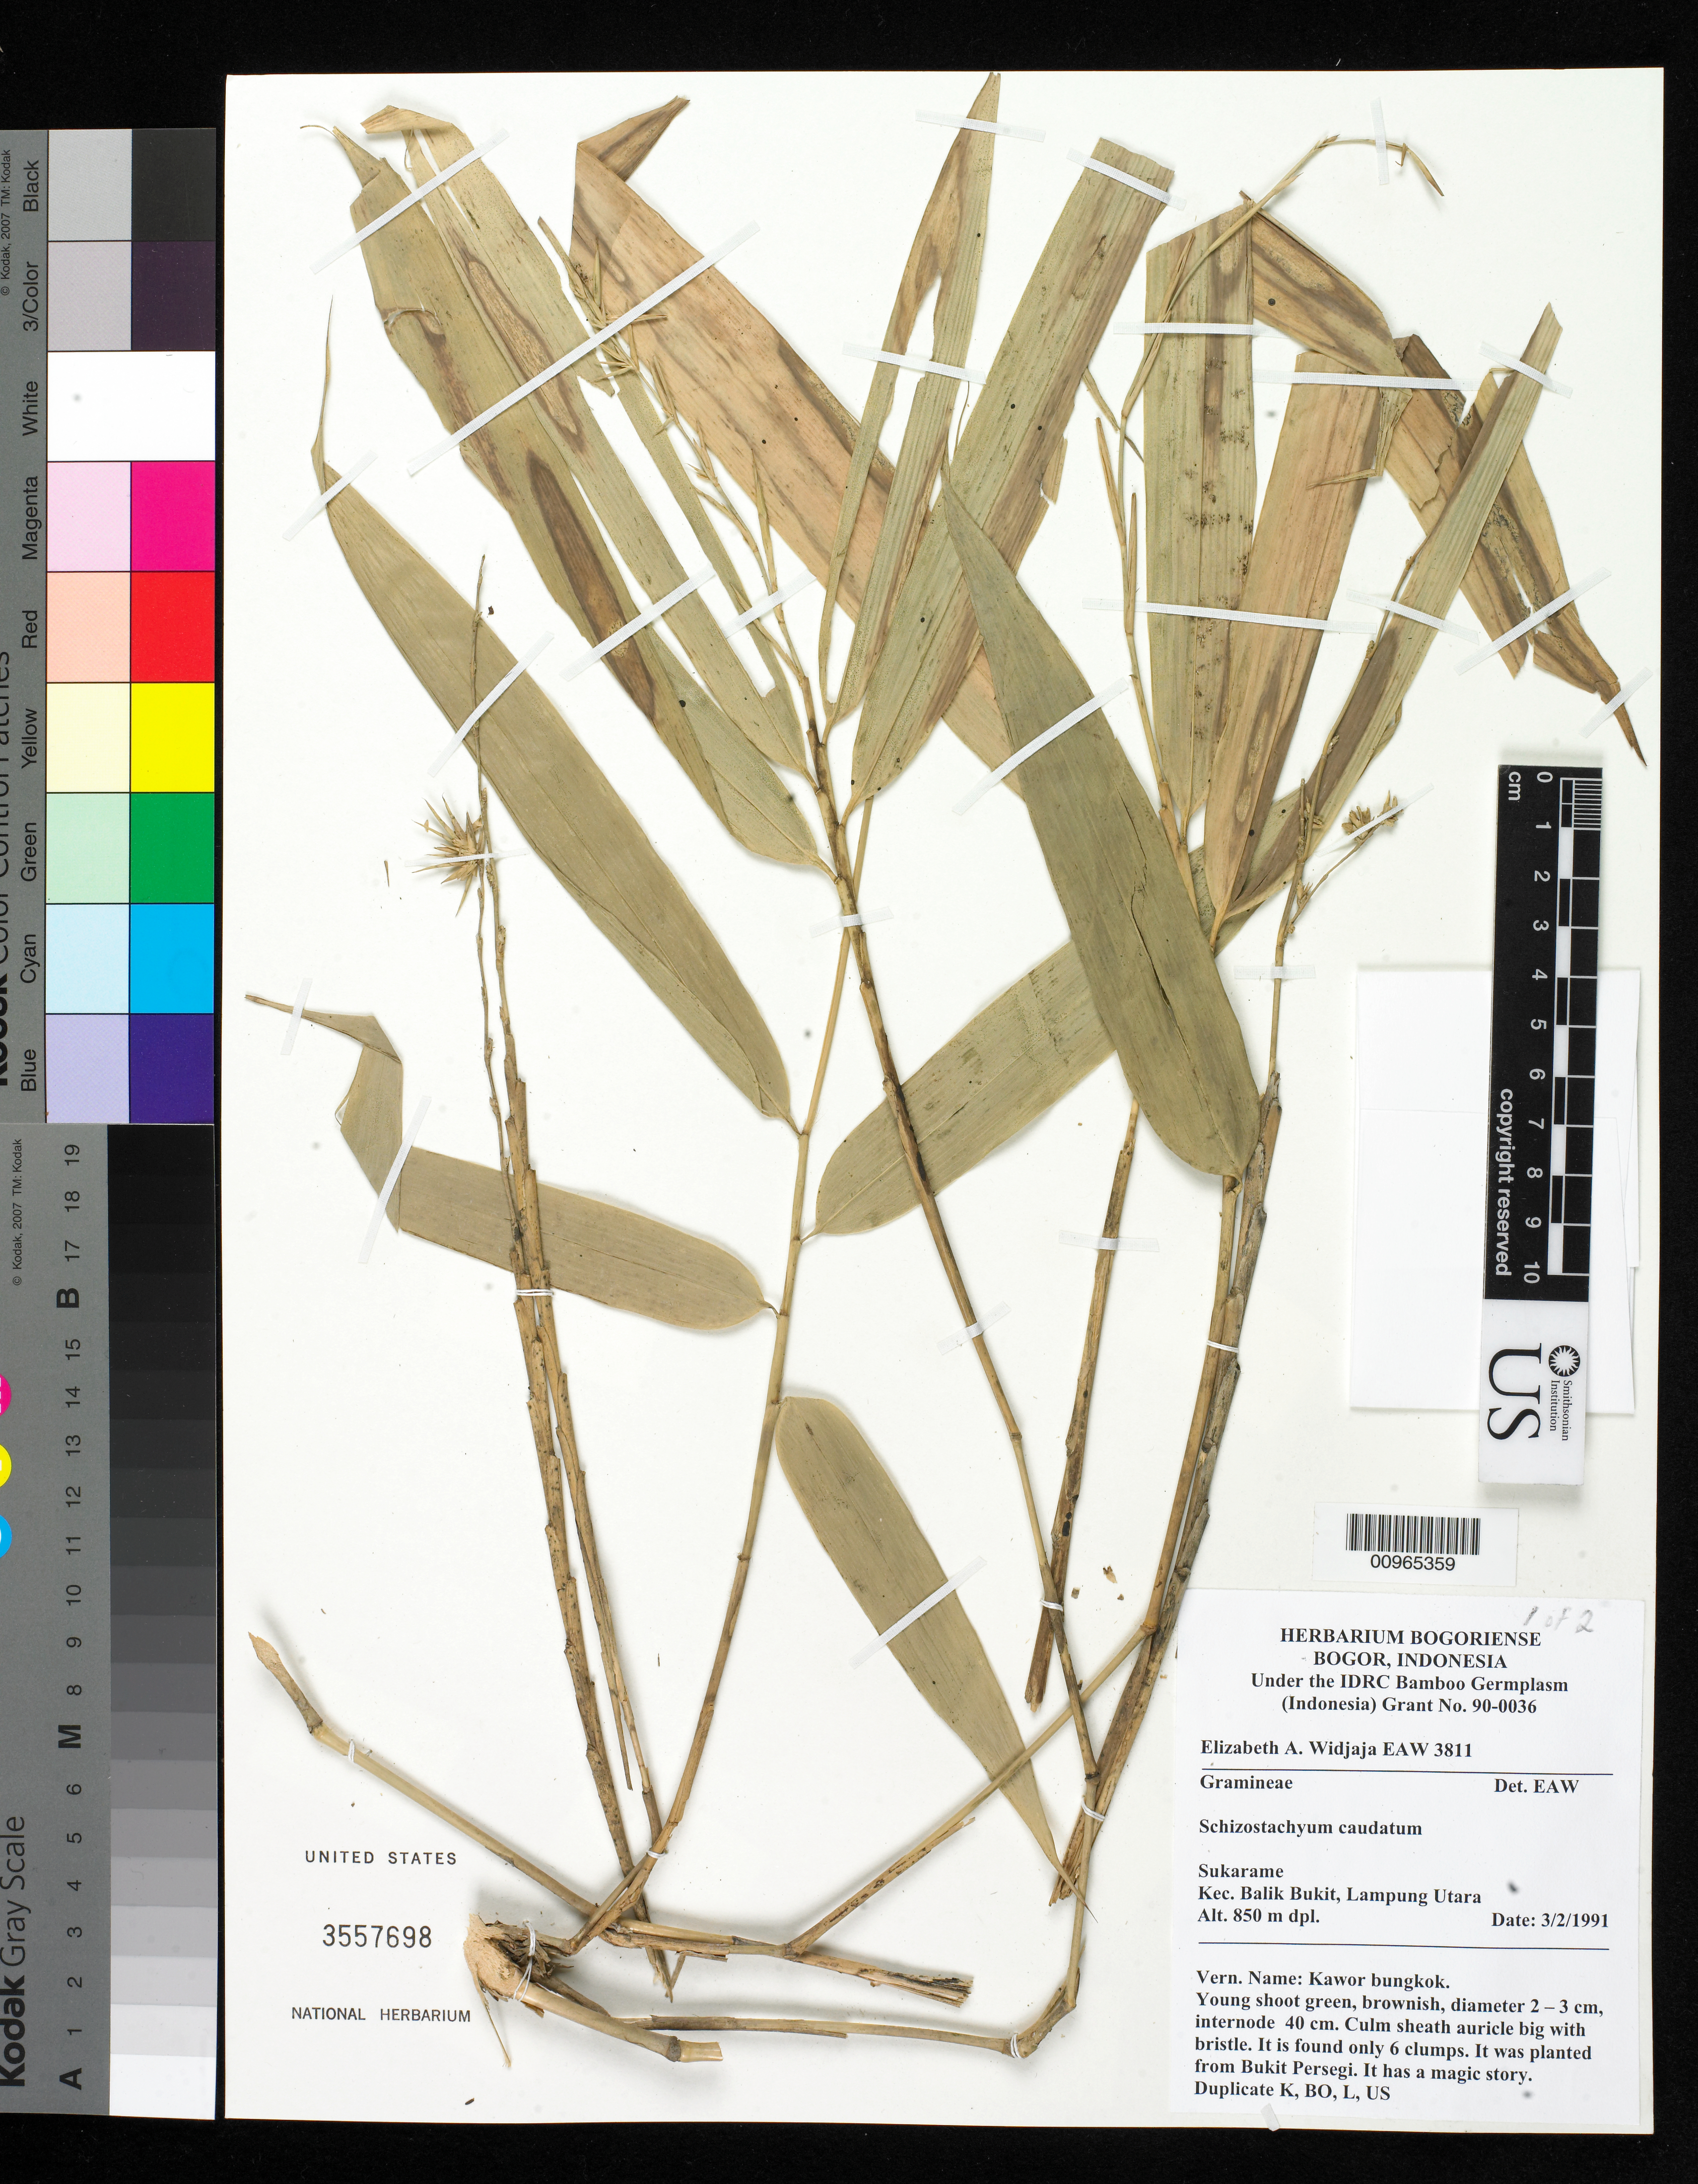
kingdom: Plantae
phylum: Tracheophyta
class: Liliopsida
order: Poales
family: Poaceae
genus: Schizostachyum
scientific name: Schizostachyum caudatum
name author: Backer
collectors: E. A. Widjaja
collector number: EAW 3811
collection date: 1991-02-03 or 1991-03-02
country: Indonesia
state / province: Sumatra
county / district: Lampung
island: Sumatra I.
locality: Sukarame, Kec. Balik Bukit, Lampung Utara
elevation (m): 850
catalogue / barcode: US 3557698